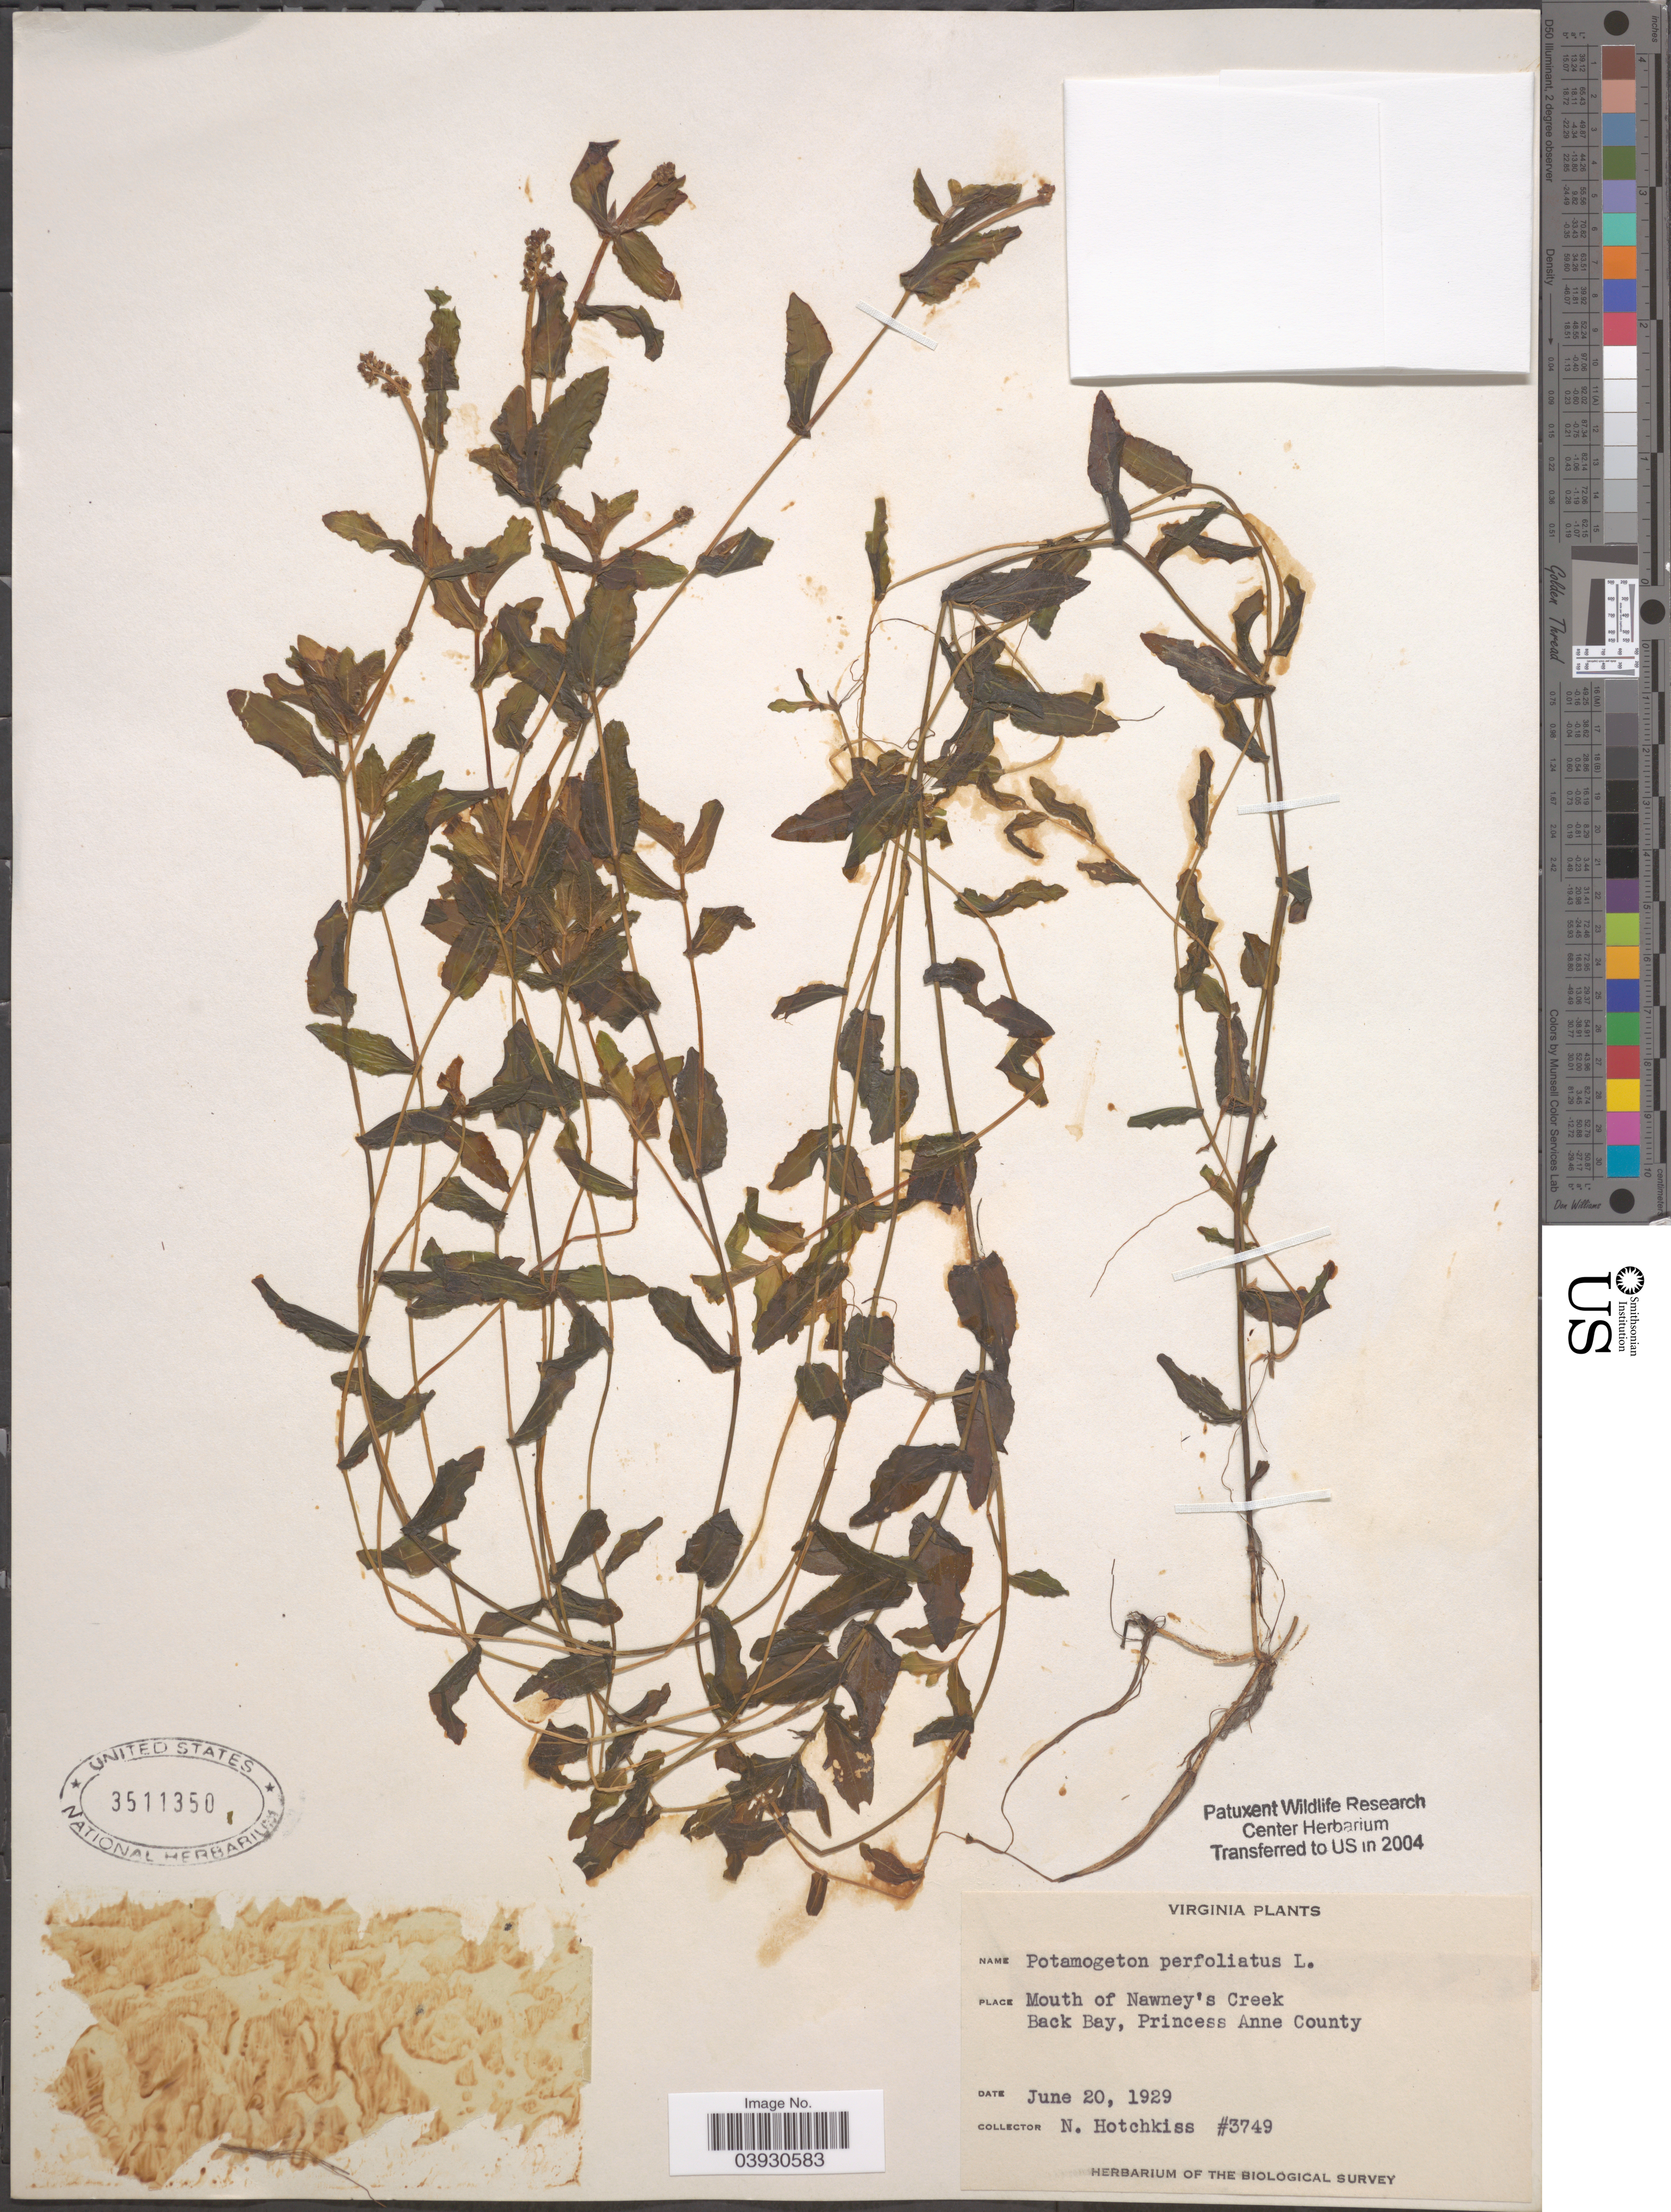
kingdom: Plantae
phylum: Tracheophyta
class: Liliopsida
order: Alismatales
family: Potamogetonaceae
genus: Potamogeton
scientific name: Potamogeton perfoliatus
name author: L.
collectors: N. Hotchkiss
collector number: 3749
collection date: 1929-06-20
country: United States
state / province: Virginia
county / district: City of Virginia Beach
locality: Mouth of Nawney's Creek. Back Bay, Princess Anne County.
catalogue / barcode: US 3511350